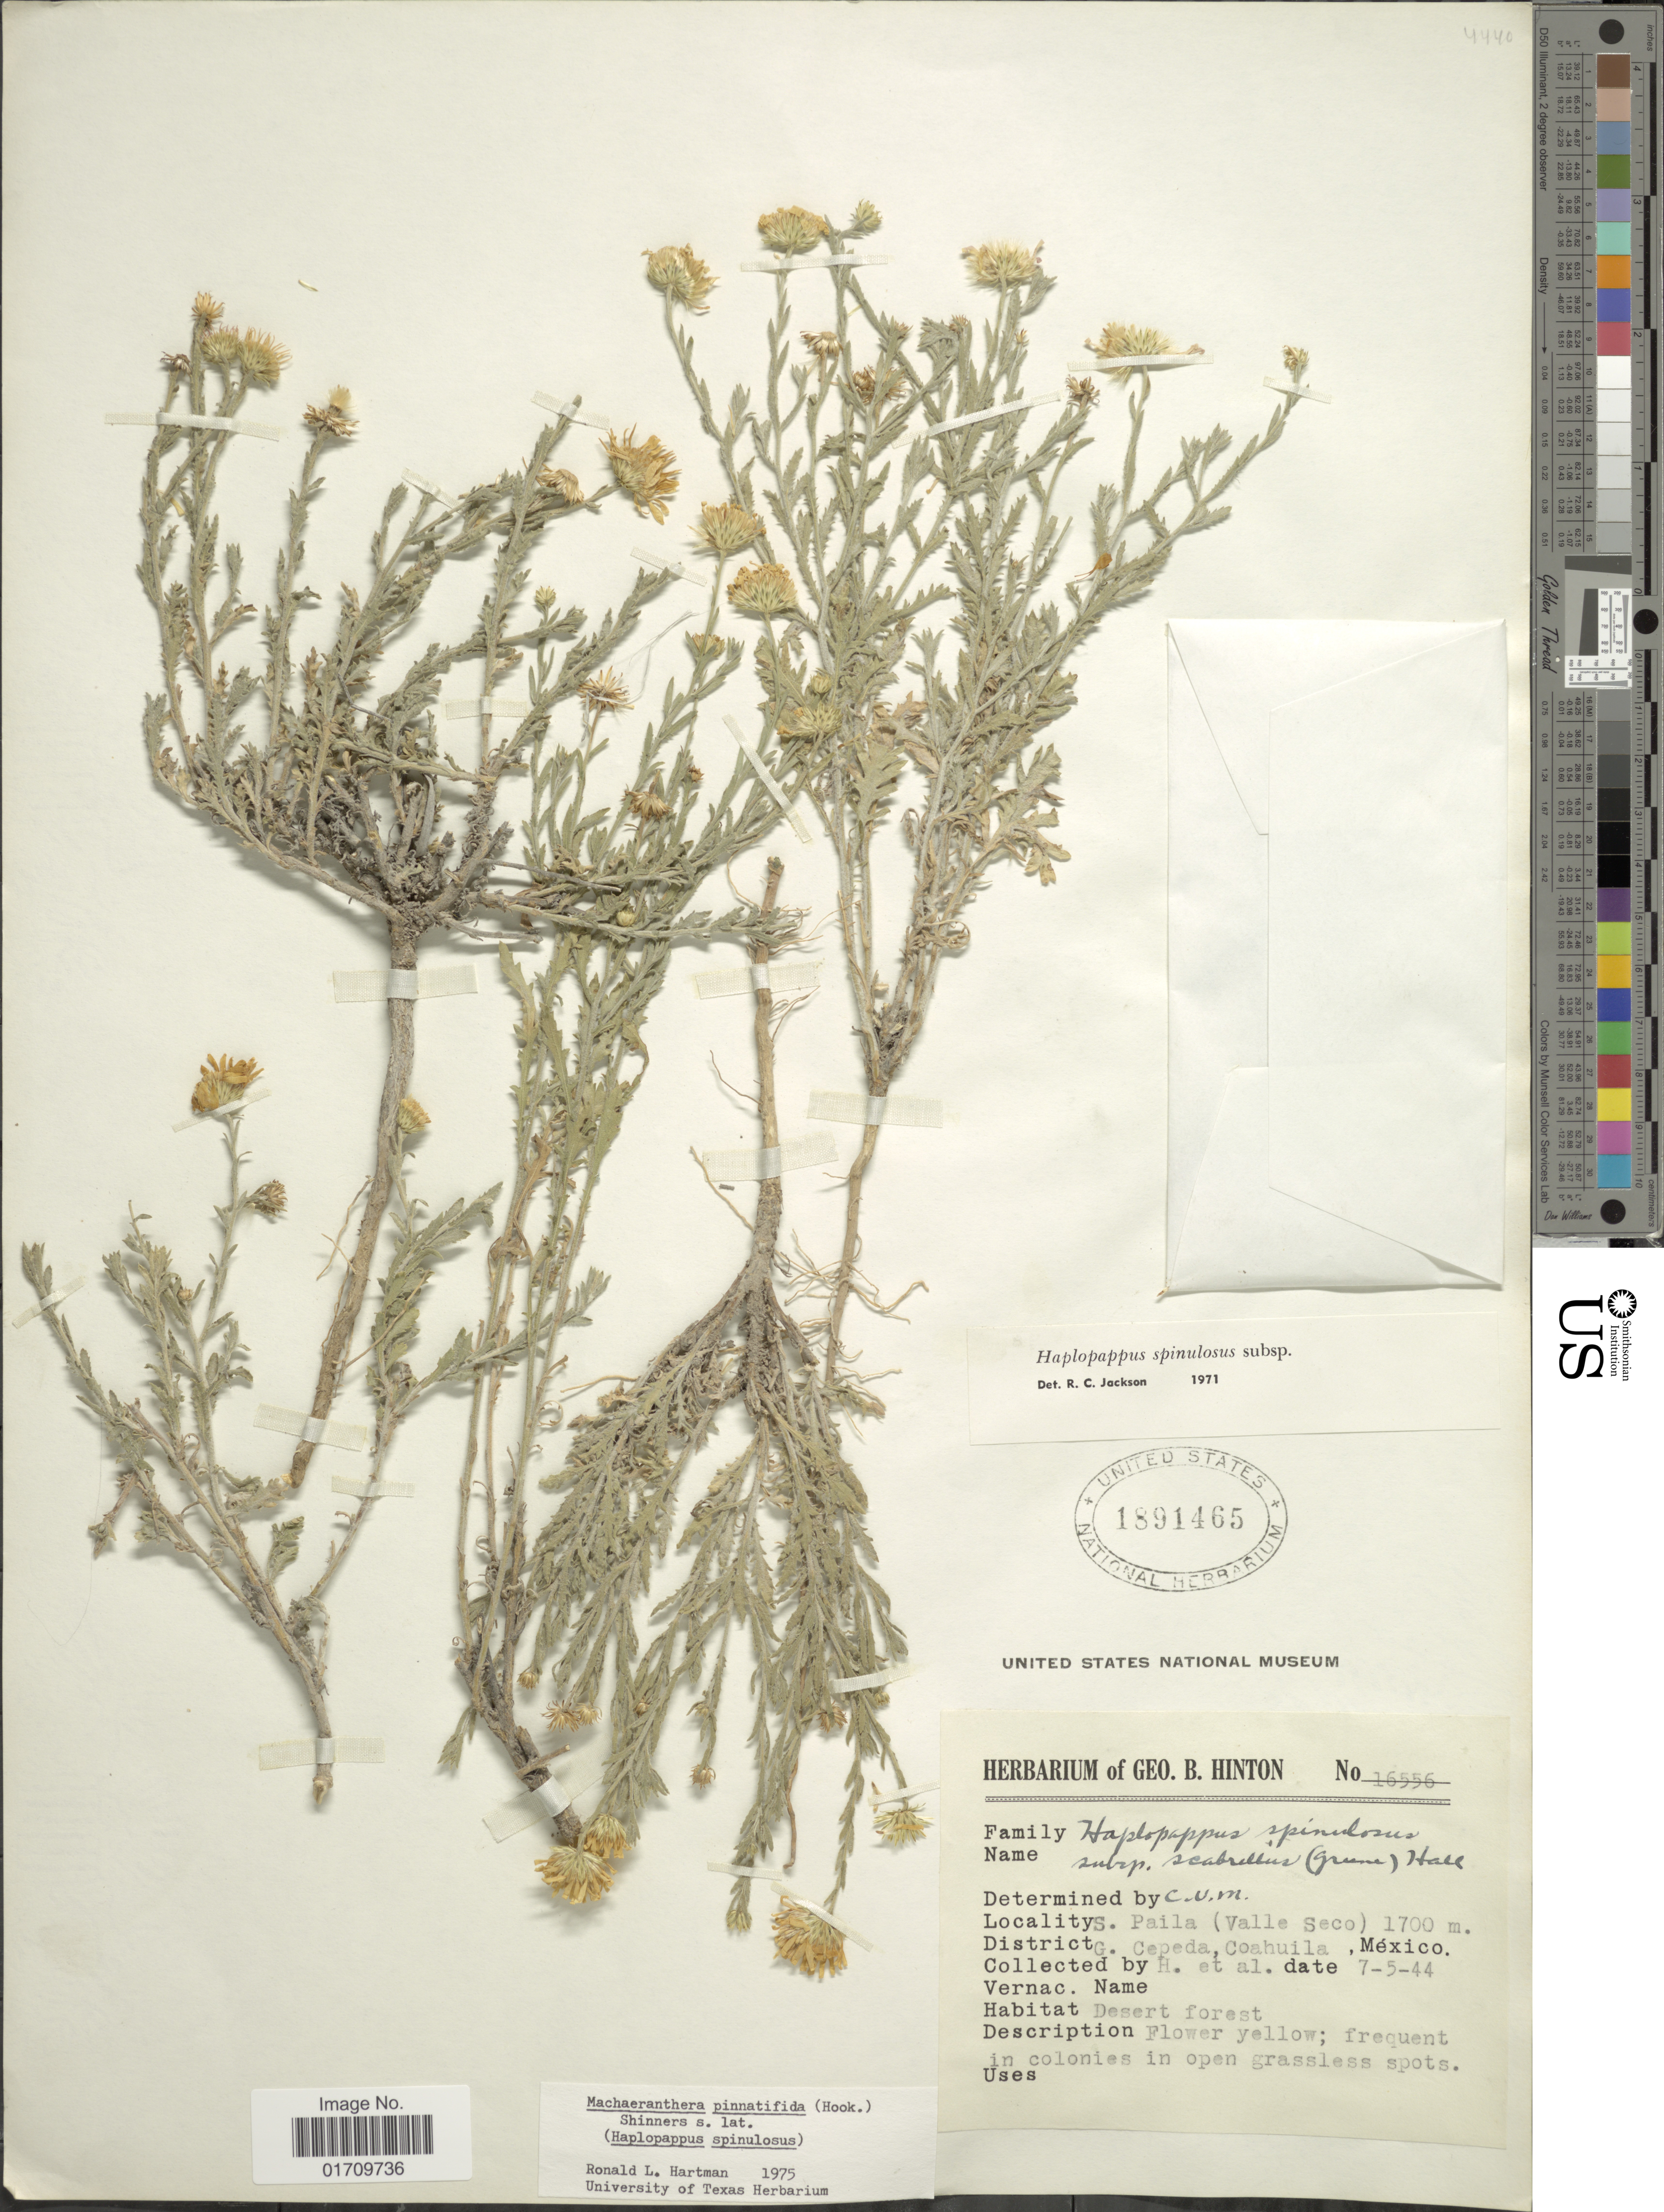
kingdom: Plantae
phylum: Tracheophyta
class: Magnoliopsida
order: Asterales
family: Asteraceae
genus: Machaeranthera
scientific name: Machaeranthera pinnatifida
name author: (Hook.) Shinners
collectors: G. B. Hinton & et al.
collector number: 16556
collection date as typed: Transcribed d/m/y: 7/5/44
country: Mexico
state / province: Coahuila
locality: S, Paila (Valle Seco), District G. Cepeda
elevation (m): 1700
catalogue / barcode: US 1891465